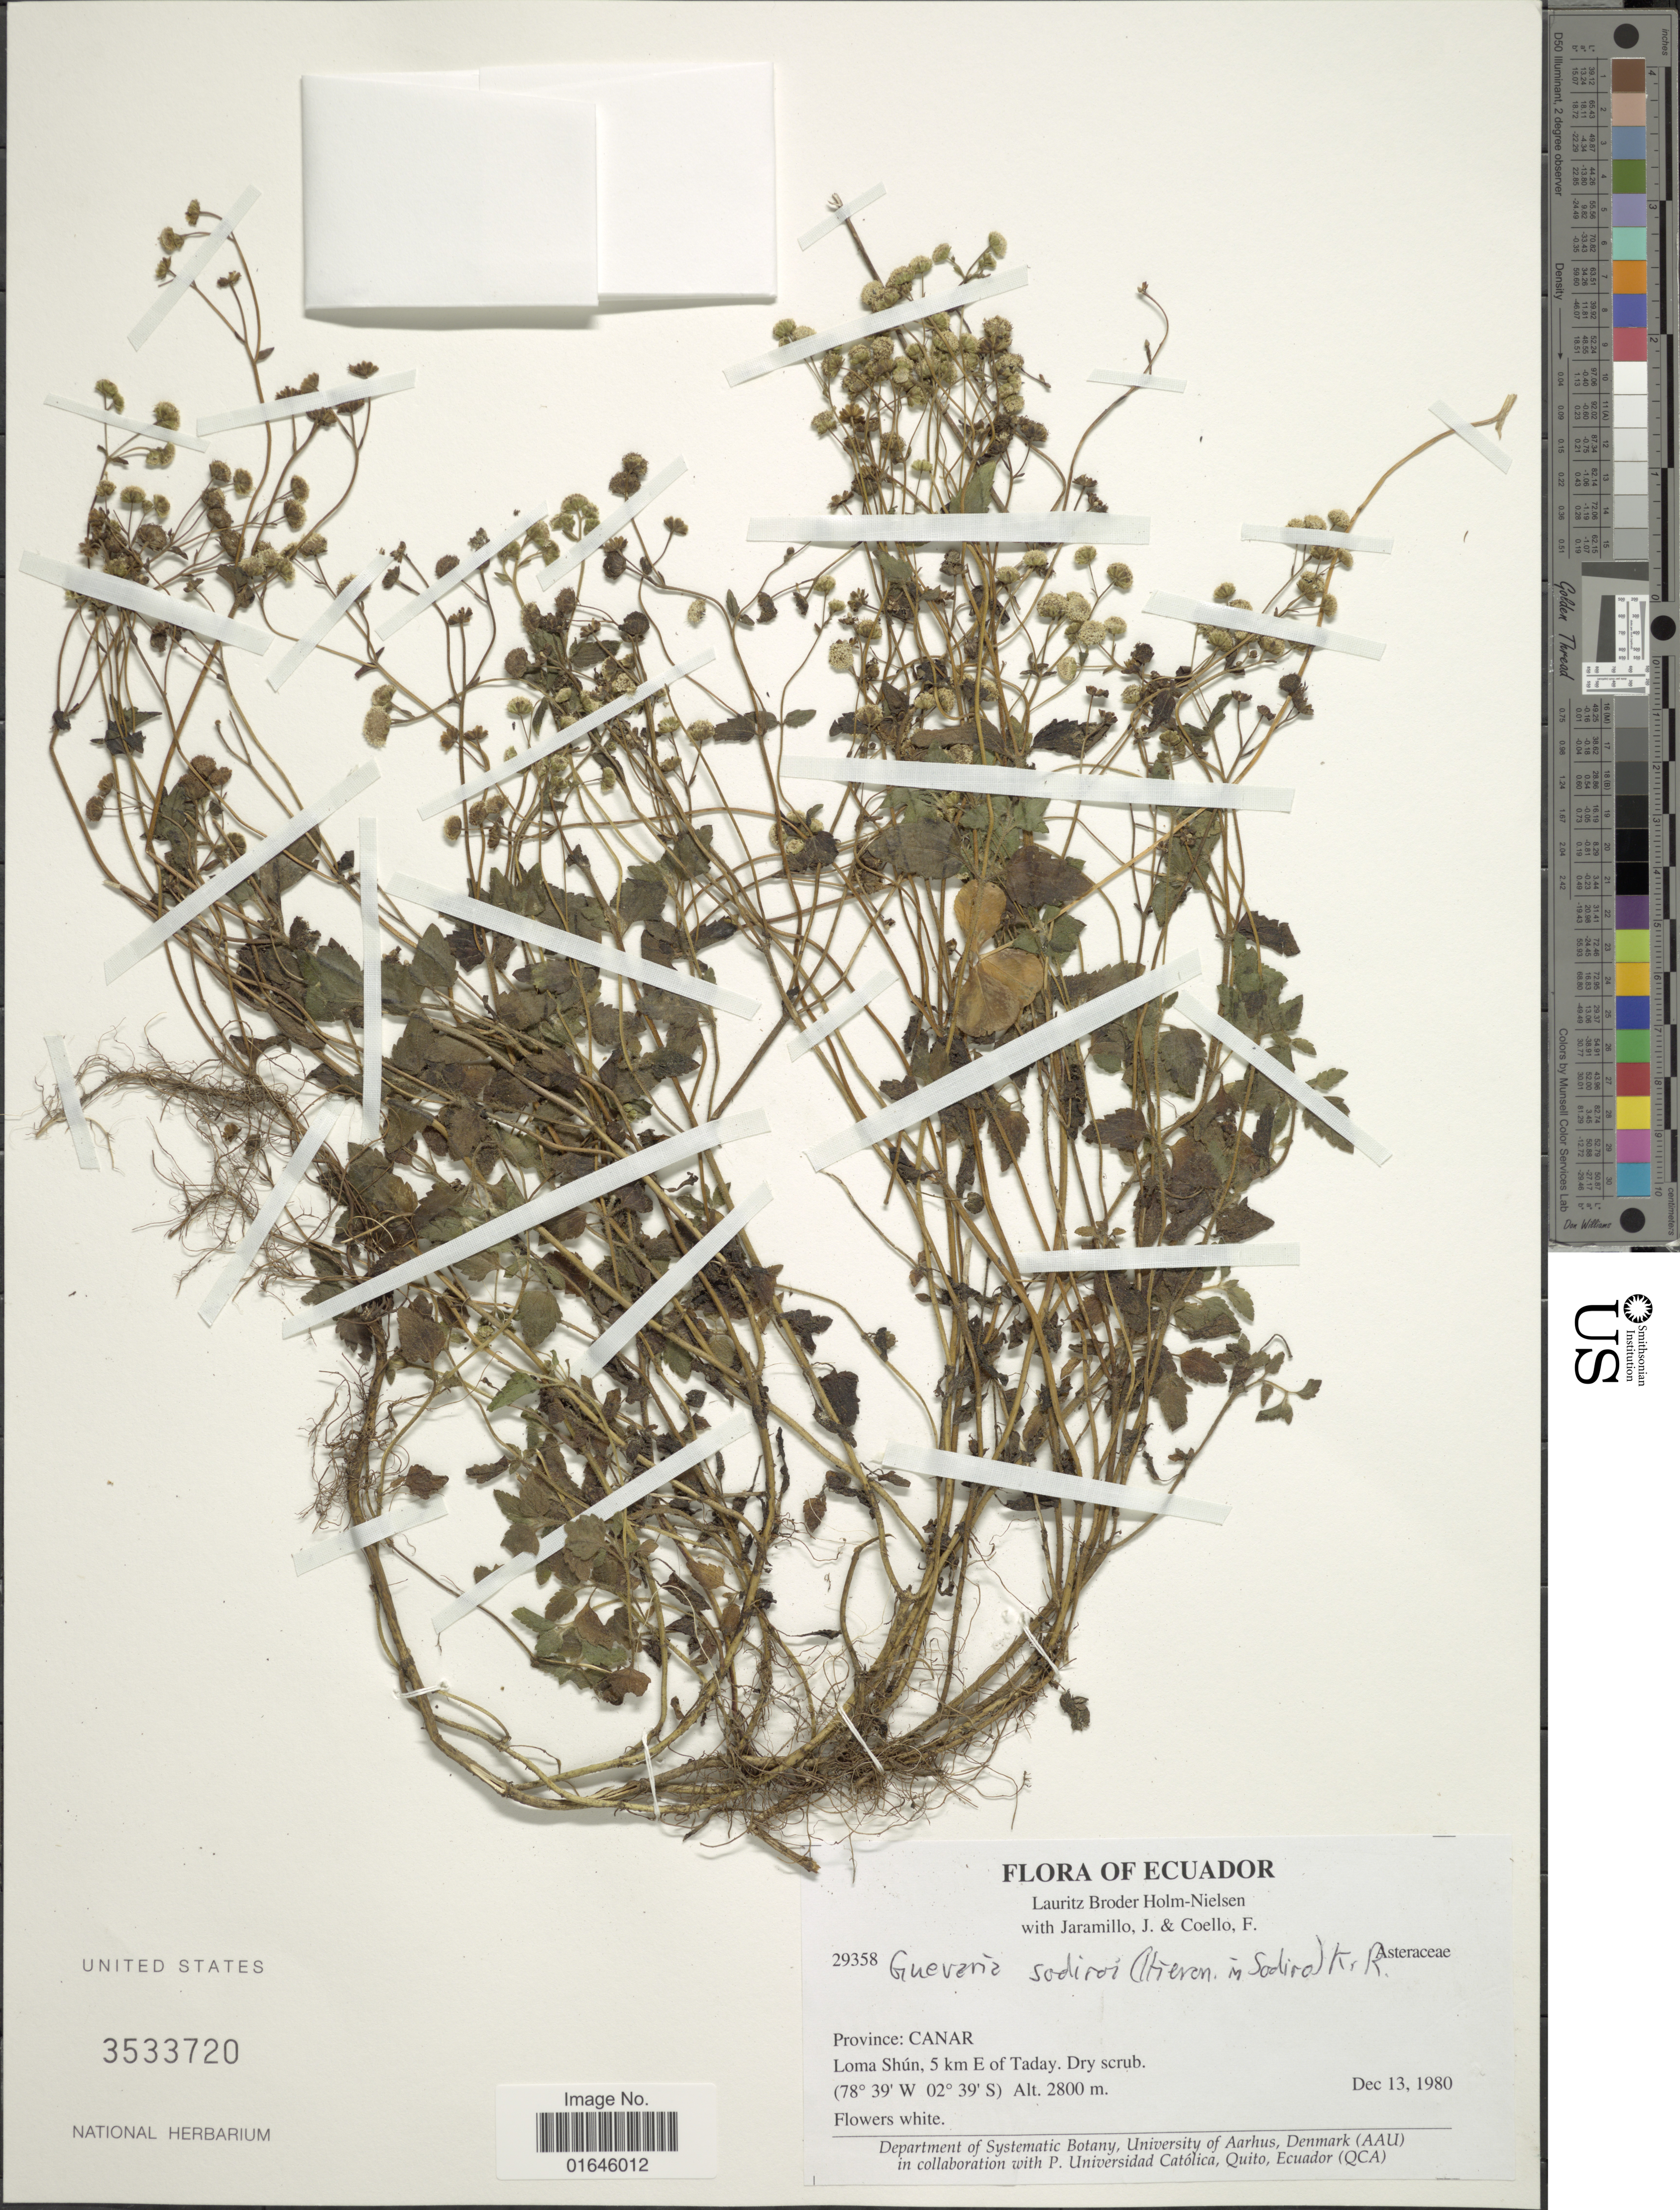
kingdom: Plantae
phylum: Tracheophyta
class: Magnoliopsida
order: Asterales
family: Asteraceae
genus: Guevaria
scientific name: Guevaria sodiroi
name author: (Hieron. in Sodiro) R.M. King & H. Rob.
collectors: L. B. Holm-Nielsen, J. Jaramillo & F. Coelho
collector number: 29358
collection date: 1980-12-13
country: Ecuador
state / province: Cañar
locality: Loma Shun, 5 km E of Taday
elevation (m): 2800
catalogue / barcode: US 3533720